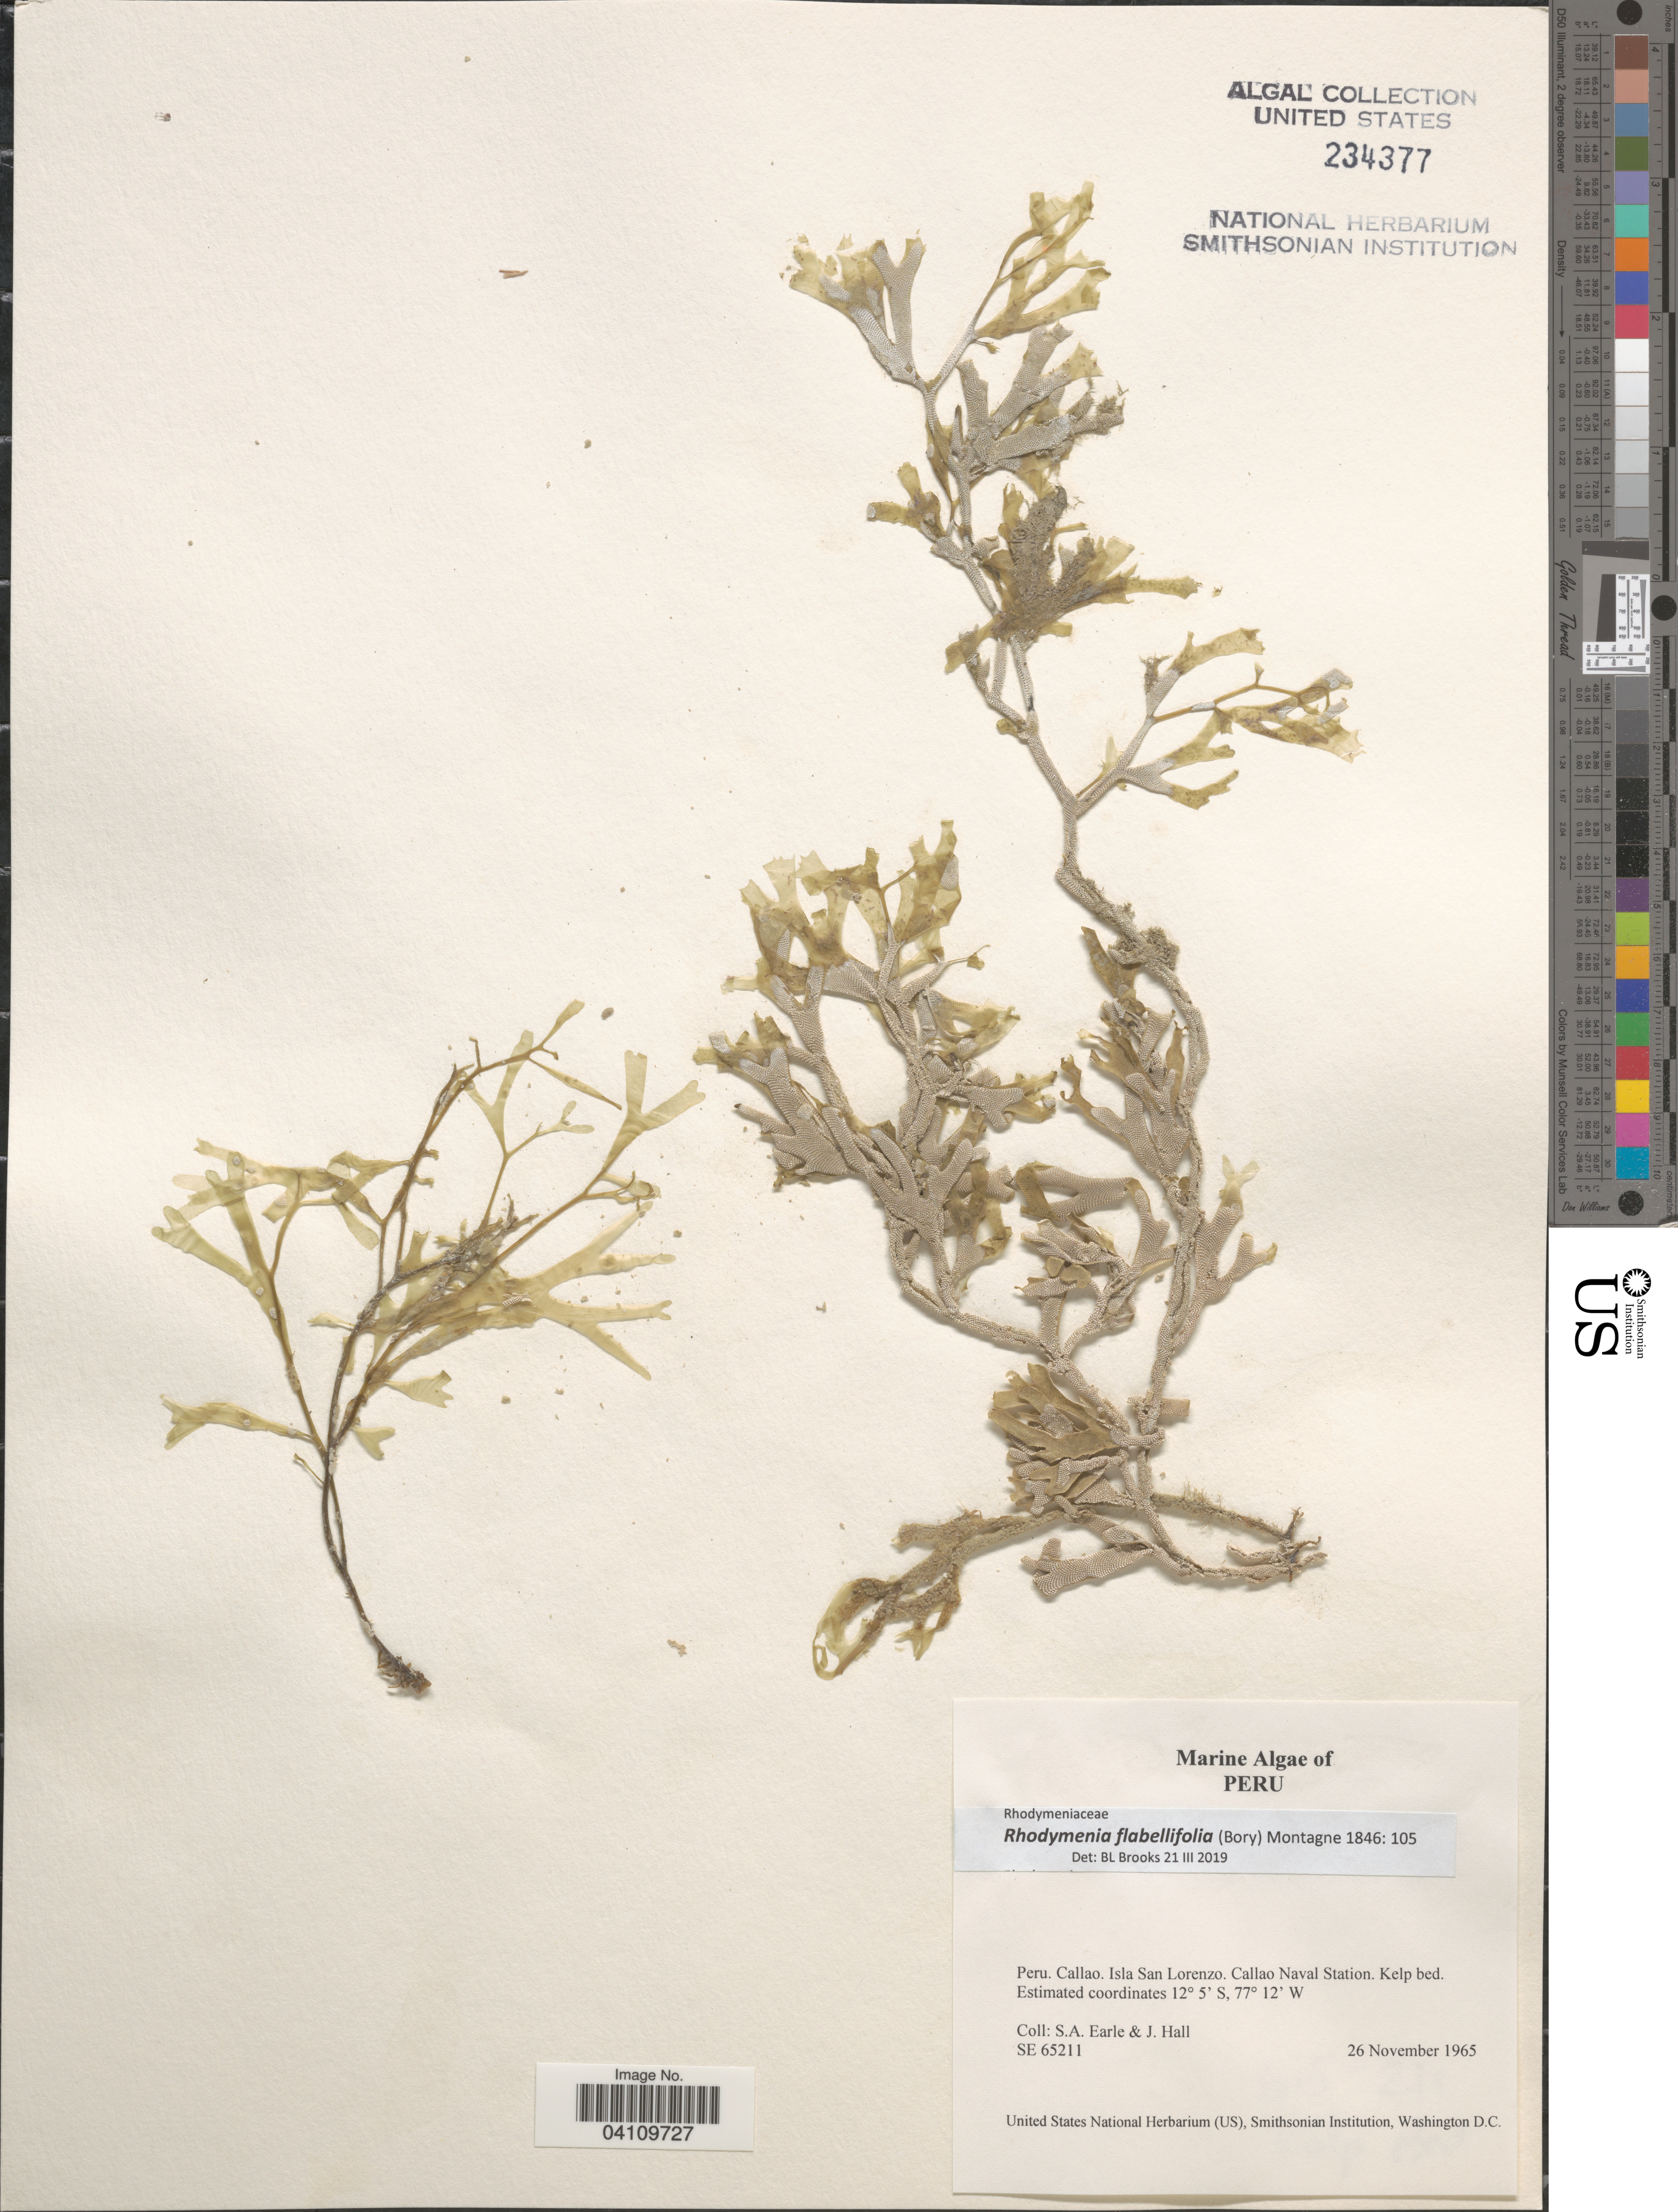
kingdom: Plantae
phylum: Rhodophyta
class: Florideophyceae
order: Rhodymeniales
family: Rhodymeniaceae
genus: Rhodymenia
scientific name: Rhodymenia flabellifolia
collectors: S. A. Earle & J. Hall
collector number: SE 65211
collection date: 1965-11-26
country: Peru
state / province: Callao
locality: Isla San Lorenzo. Callao Naval Station. Kelp bed.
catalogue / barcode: US 234377